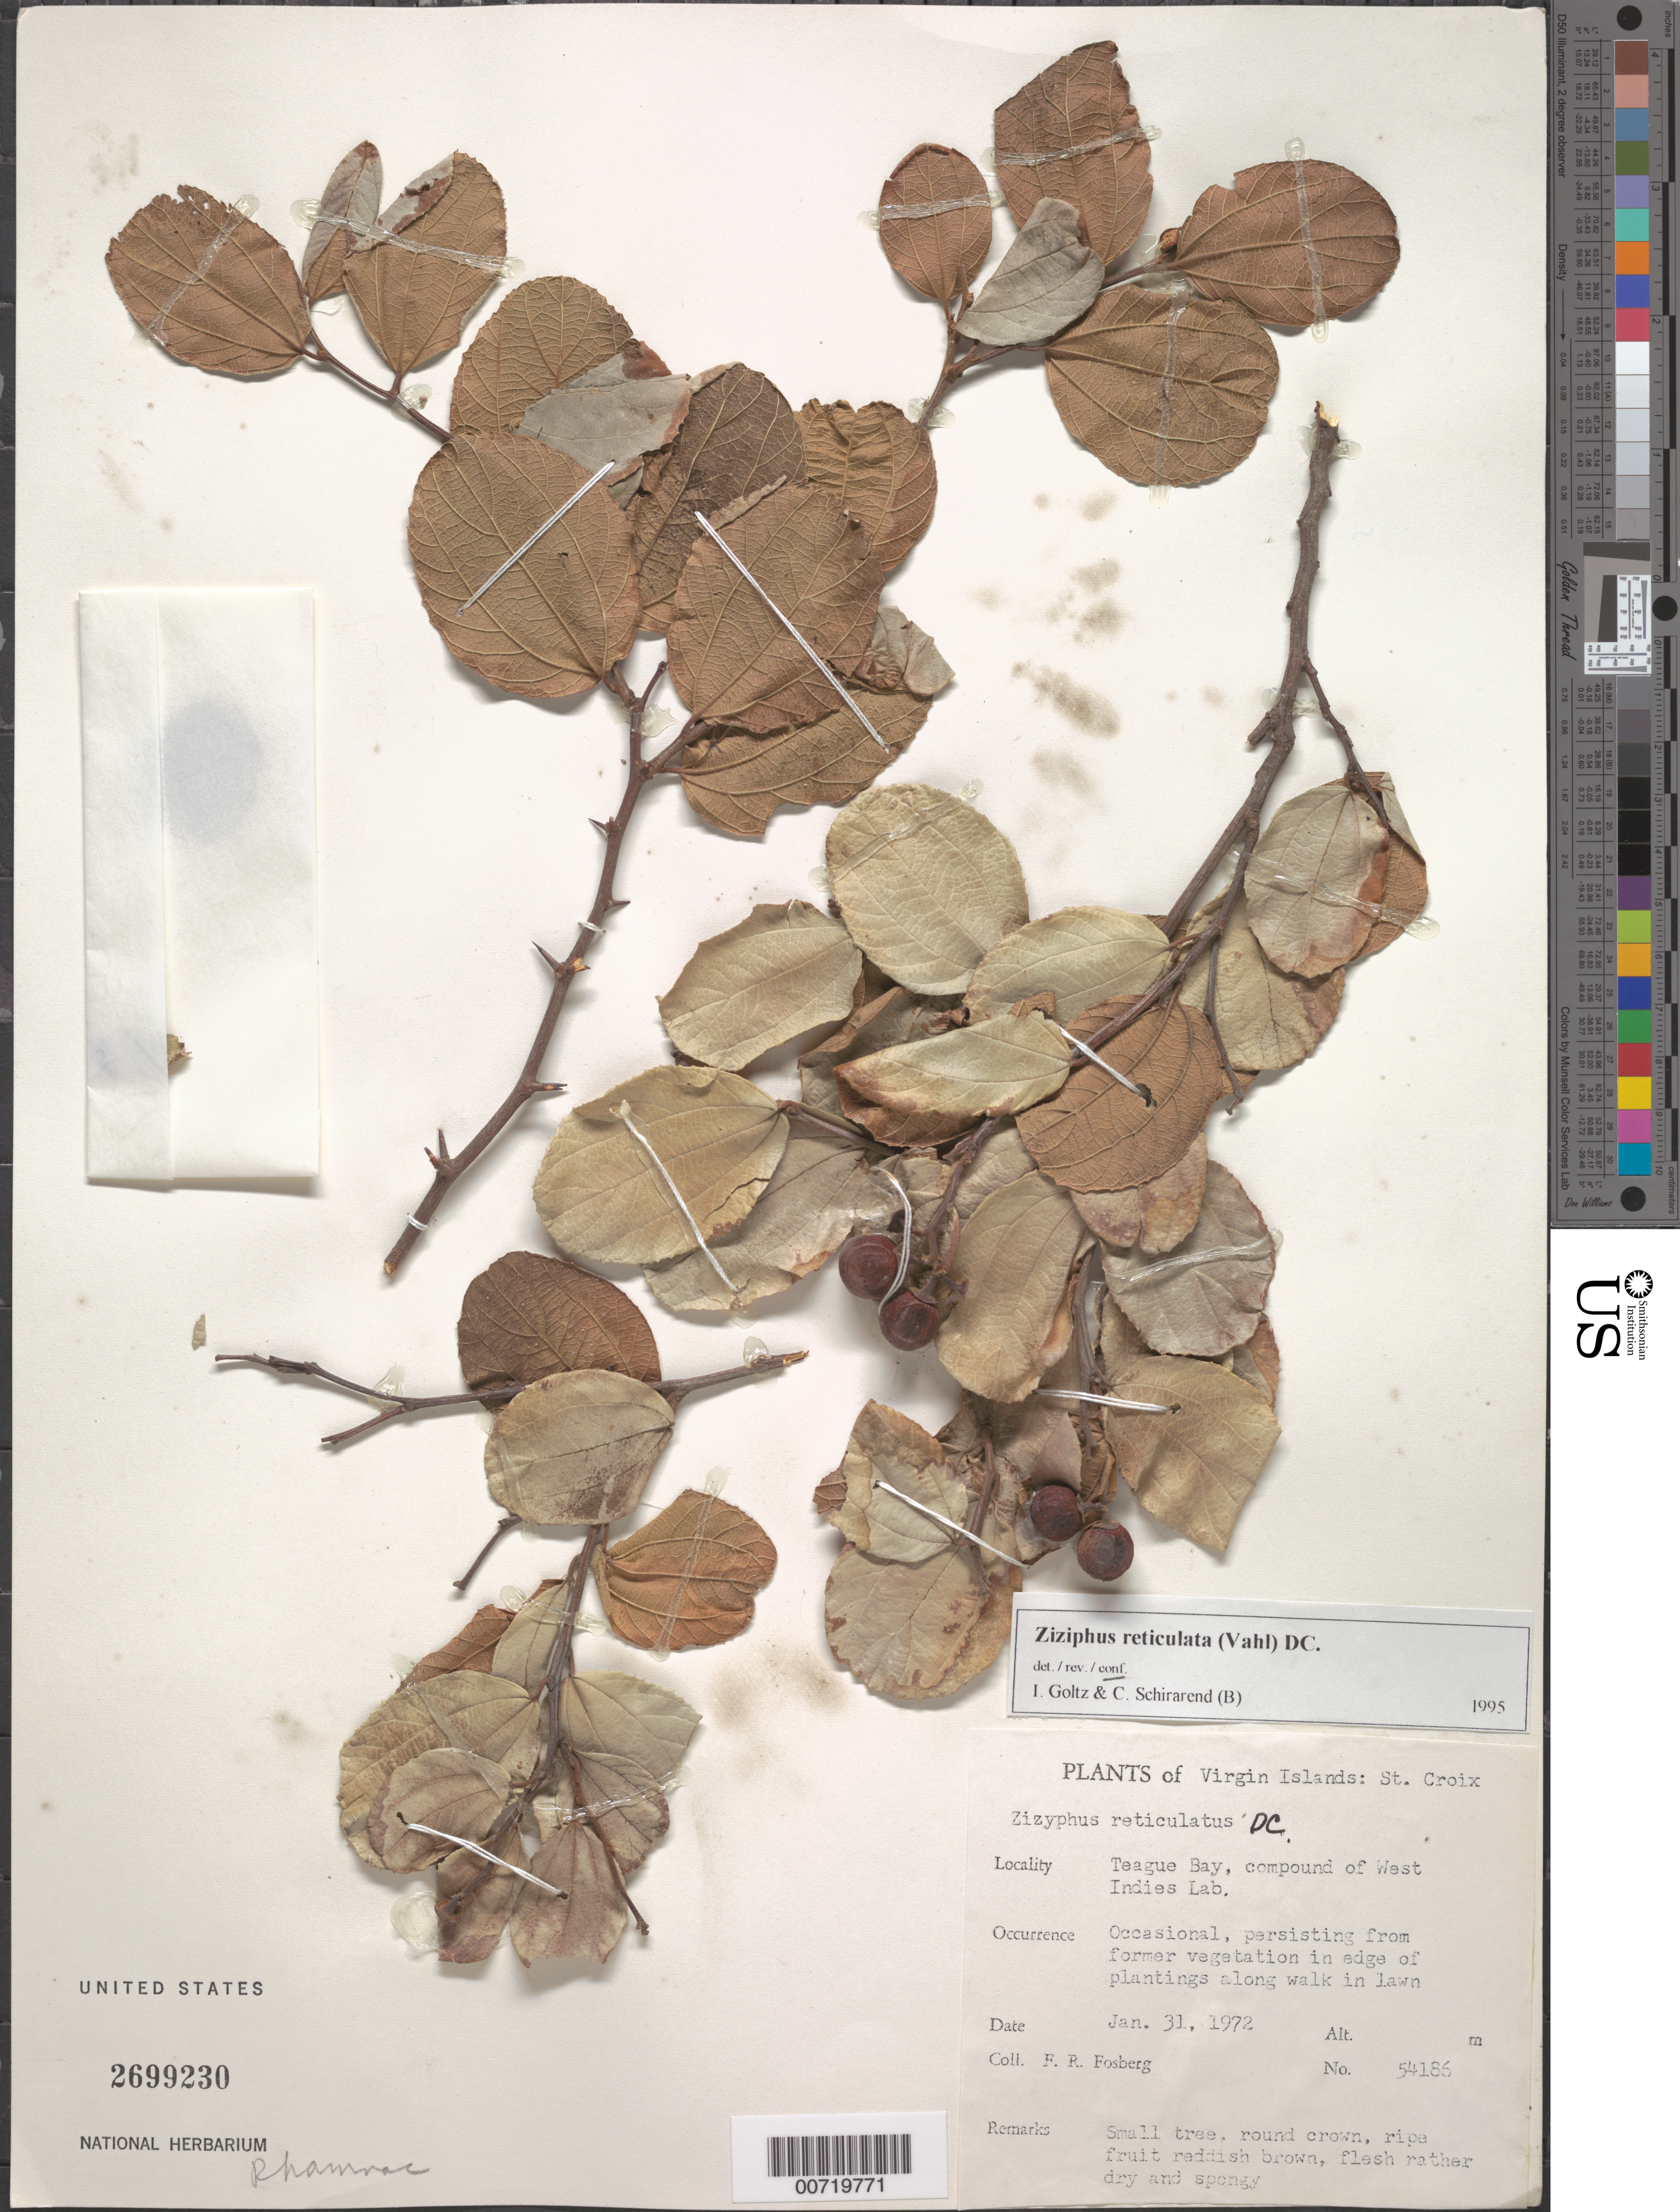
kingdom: Plantae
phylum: Tracheophyta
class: Magnoliopsida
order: Rosales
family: Rhamnaceae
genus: Sarcomphalus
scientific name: Sarcomphalus reticulatus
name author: (Vahl) Urb.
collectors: F. R. Fosberg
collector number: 54186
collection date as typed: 31 Jan 1972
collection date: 1972-01-31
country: U.S. Virgin Islands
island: St. Croix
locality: Teague Bay, compound of West Indies Lab.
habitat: Persisting from former vegetation in edge of plantings along walk in lawn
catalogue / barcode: US 2699230